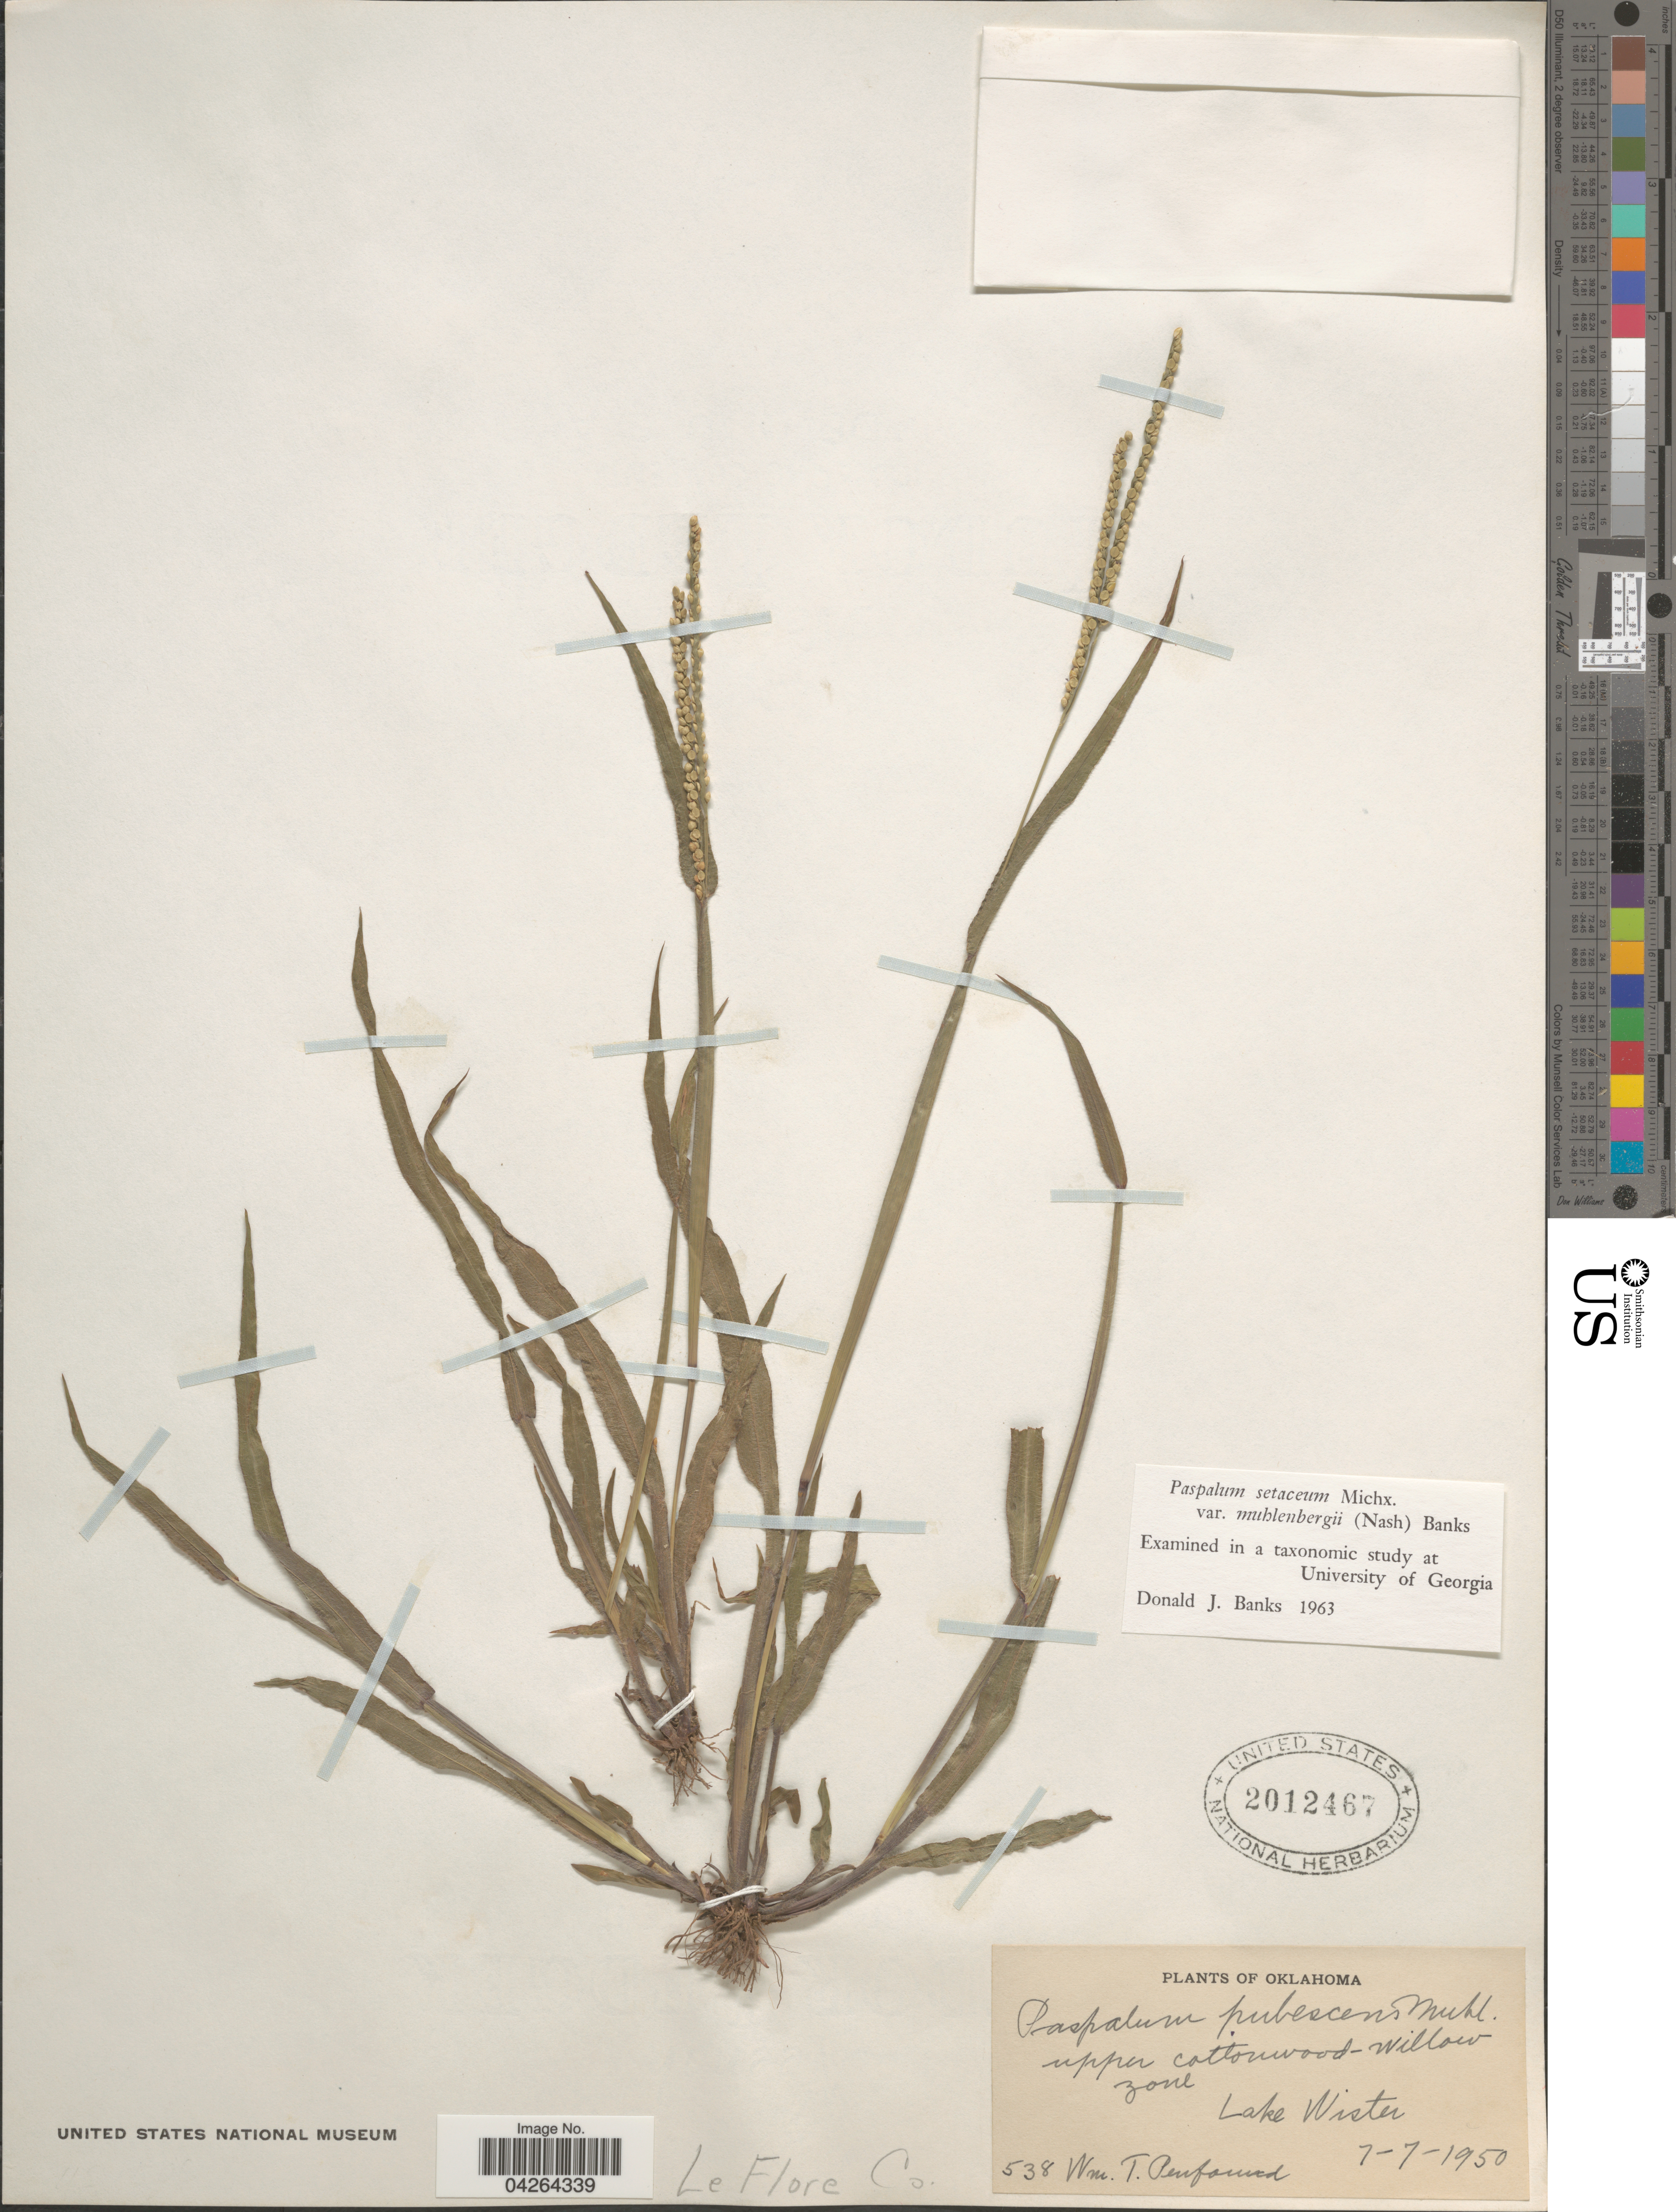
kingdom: Plantae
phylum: Tracheophyta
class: Liliopsida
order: Poales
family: Poaceae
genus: Paspalum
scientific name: Paspalum setaceum var. muhlenbergii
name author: (Nash) D.J. Banks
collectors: W. Penfound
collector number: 538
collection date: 1950-07-07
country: United States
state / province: Oklahoma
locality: Le Flore Co. Upper cottonwood - willow zone. Lake Wister.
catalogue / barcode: US 2012467